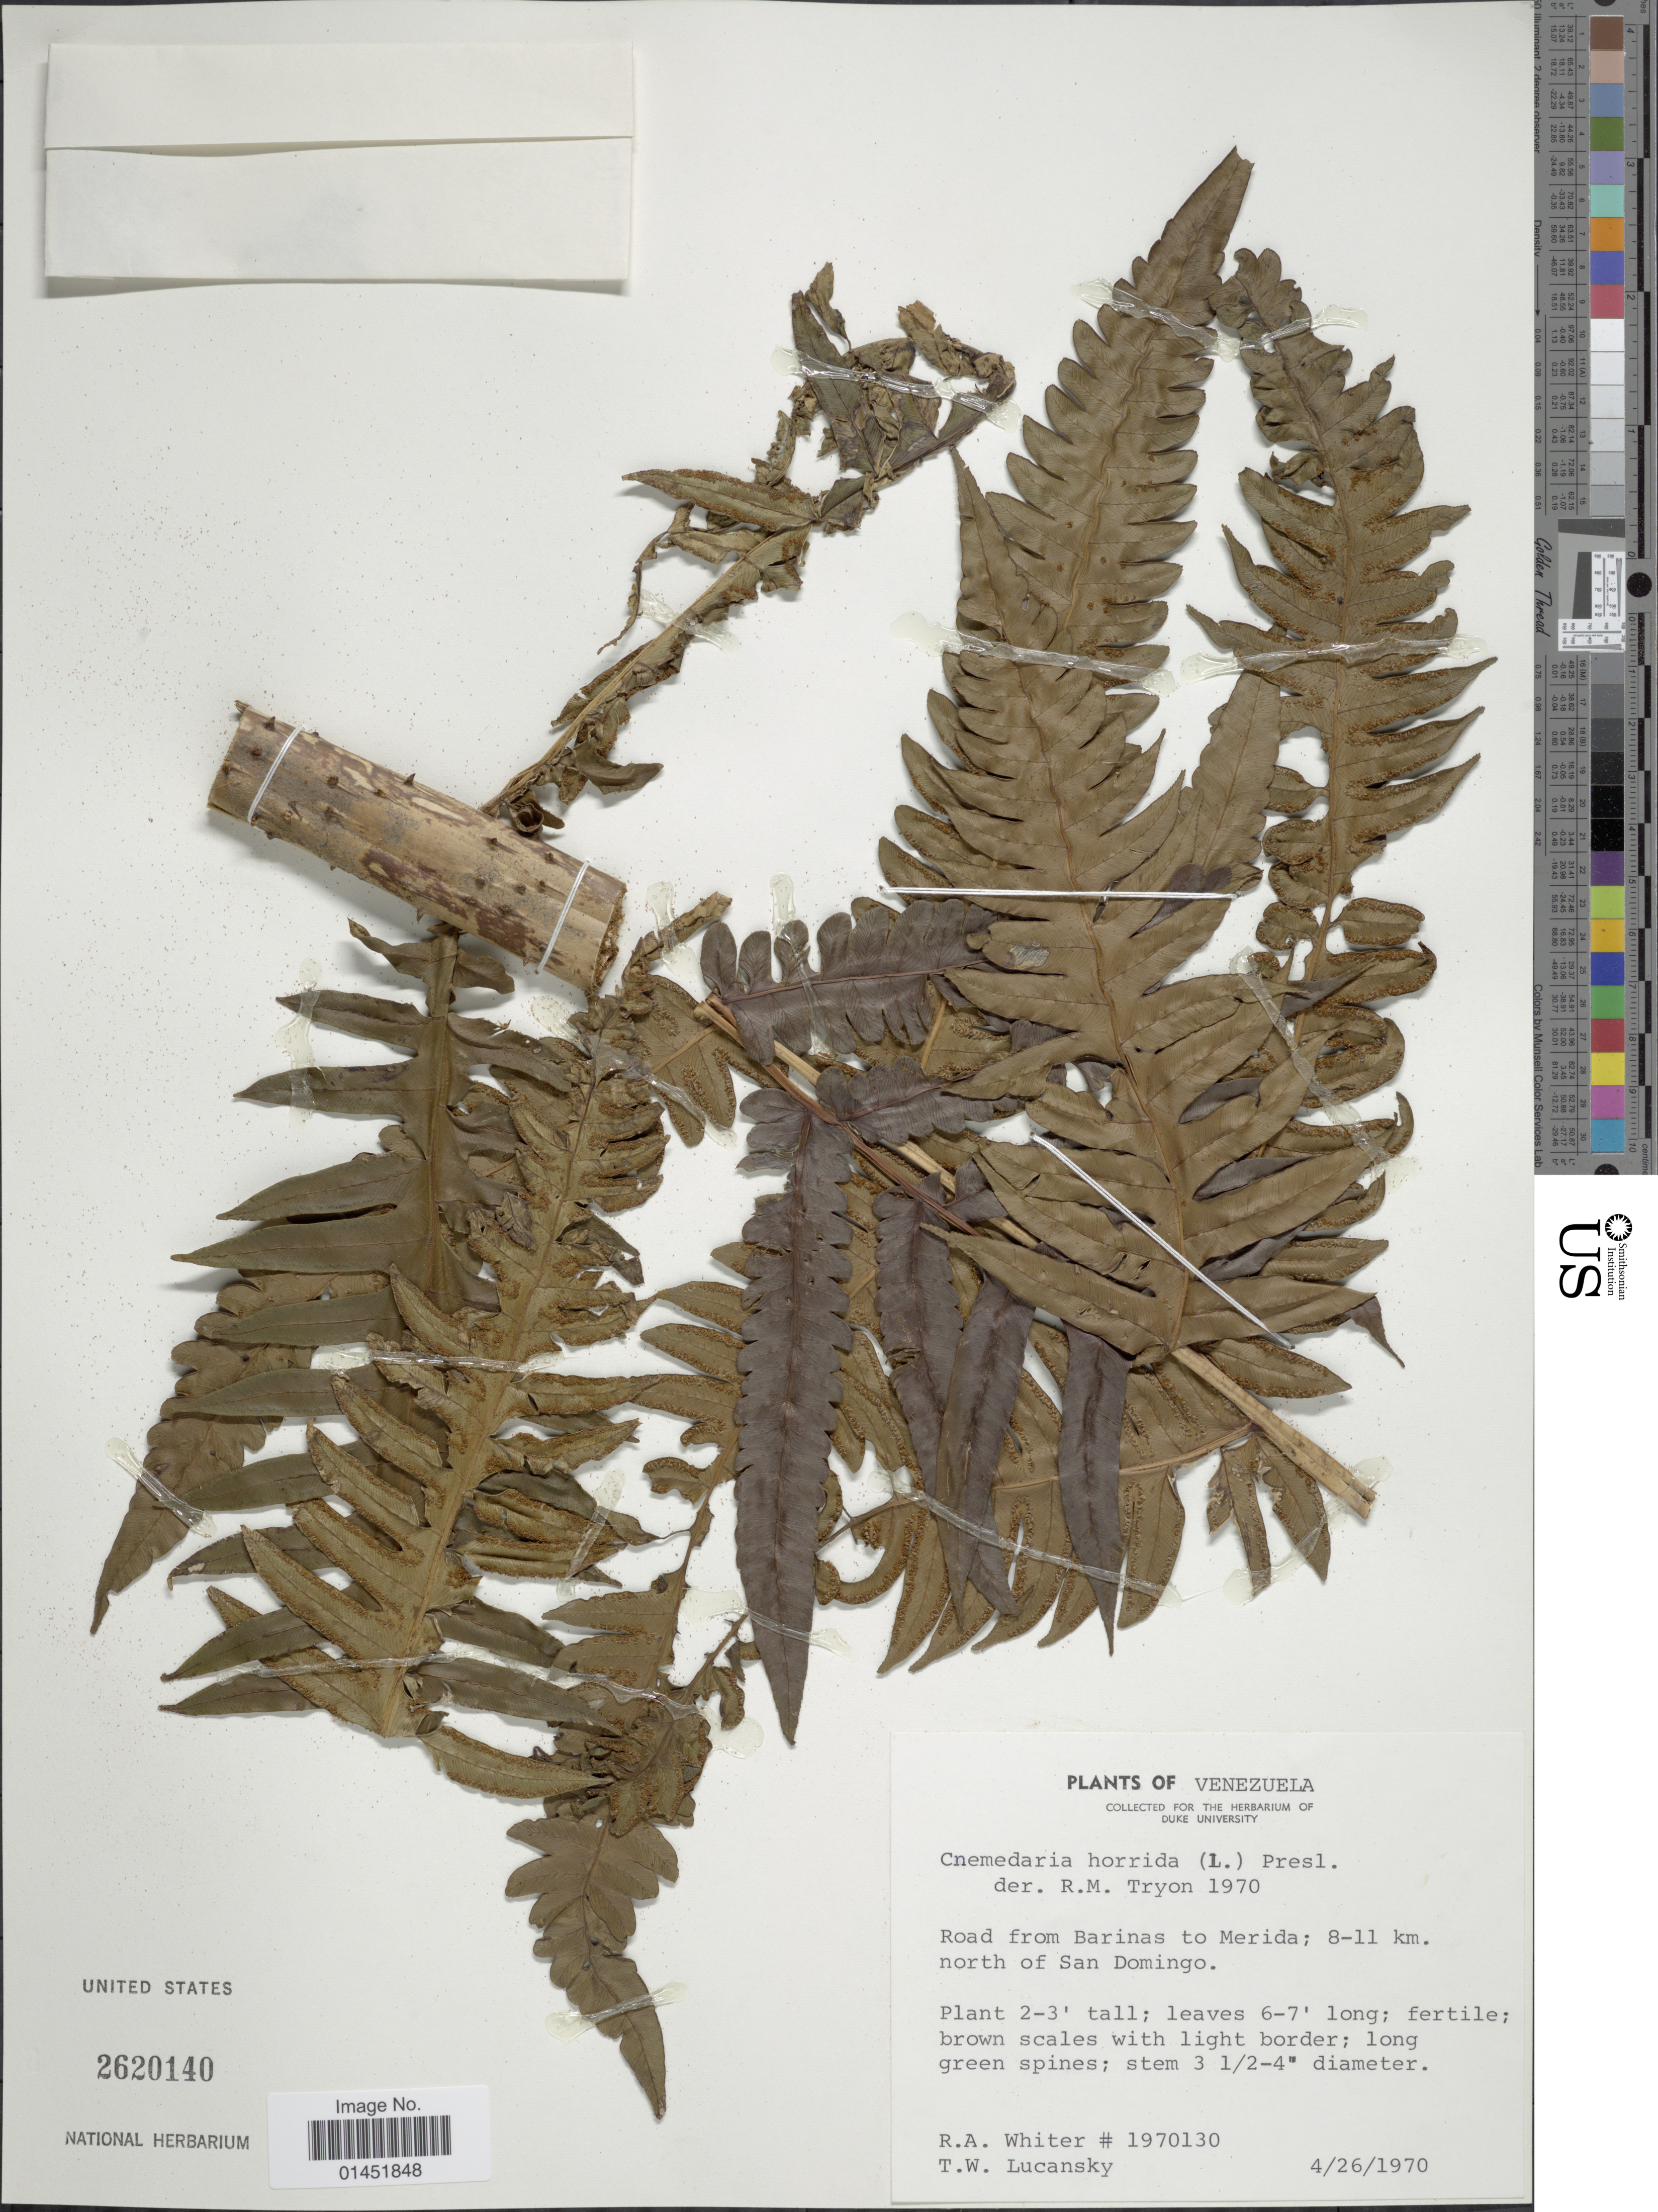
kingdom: Plantae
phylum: Tracheophyta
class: Polypodiopsida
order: Cyatheales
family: Cyatheaceae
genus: Cyathea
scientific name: Cyathea horrida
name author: (L.) Sm.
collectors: R. Whiter & T. Lucansky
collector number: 1970130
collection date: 1970-04-26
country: Venezuela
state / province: Mérida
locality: Road from Barinas to Merida; 8-11 km. north of San Domingo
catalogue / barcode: US 2620140